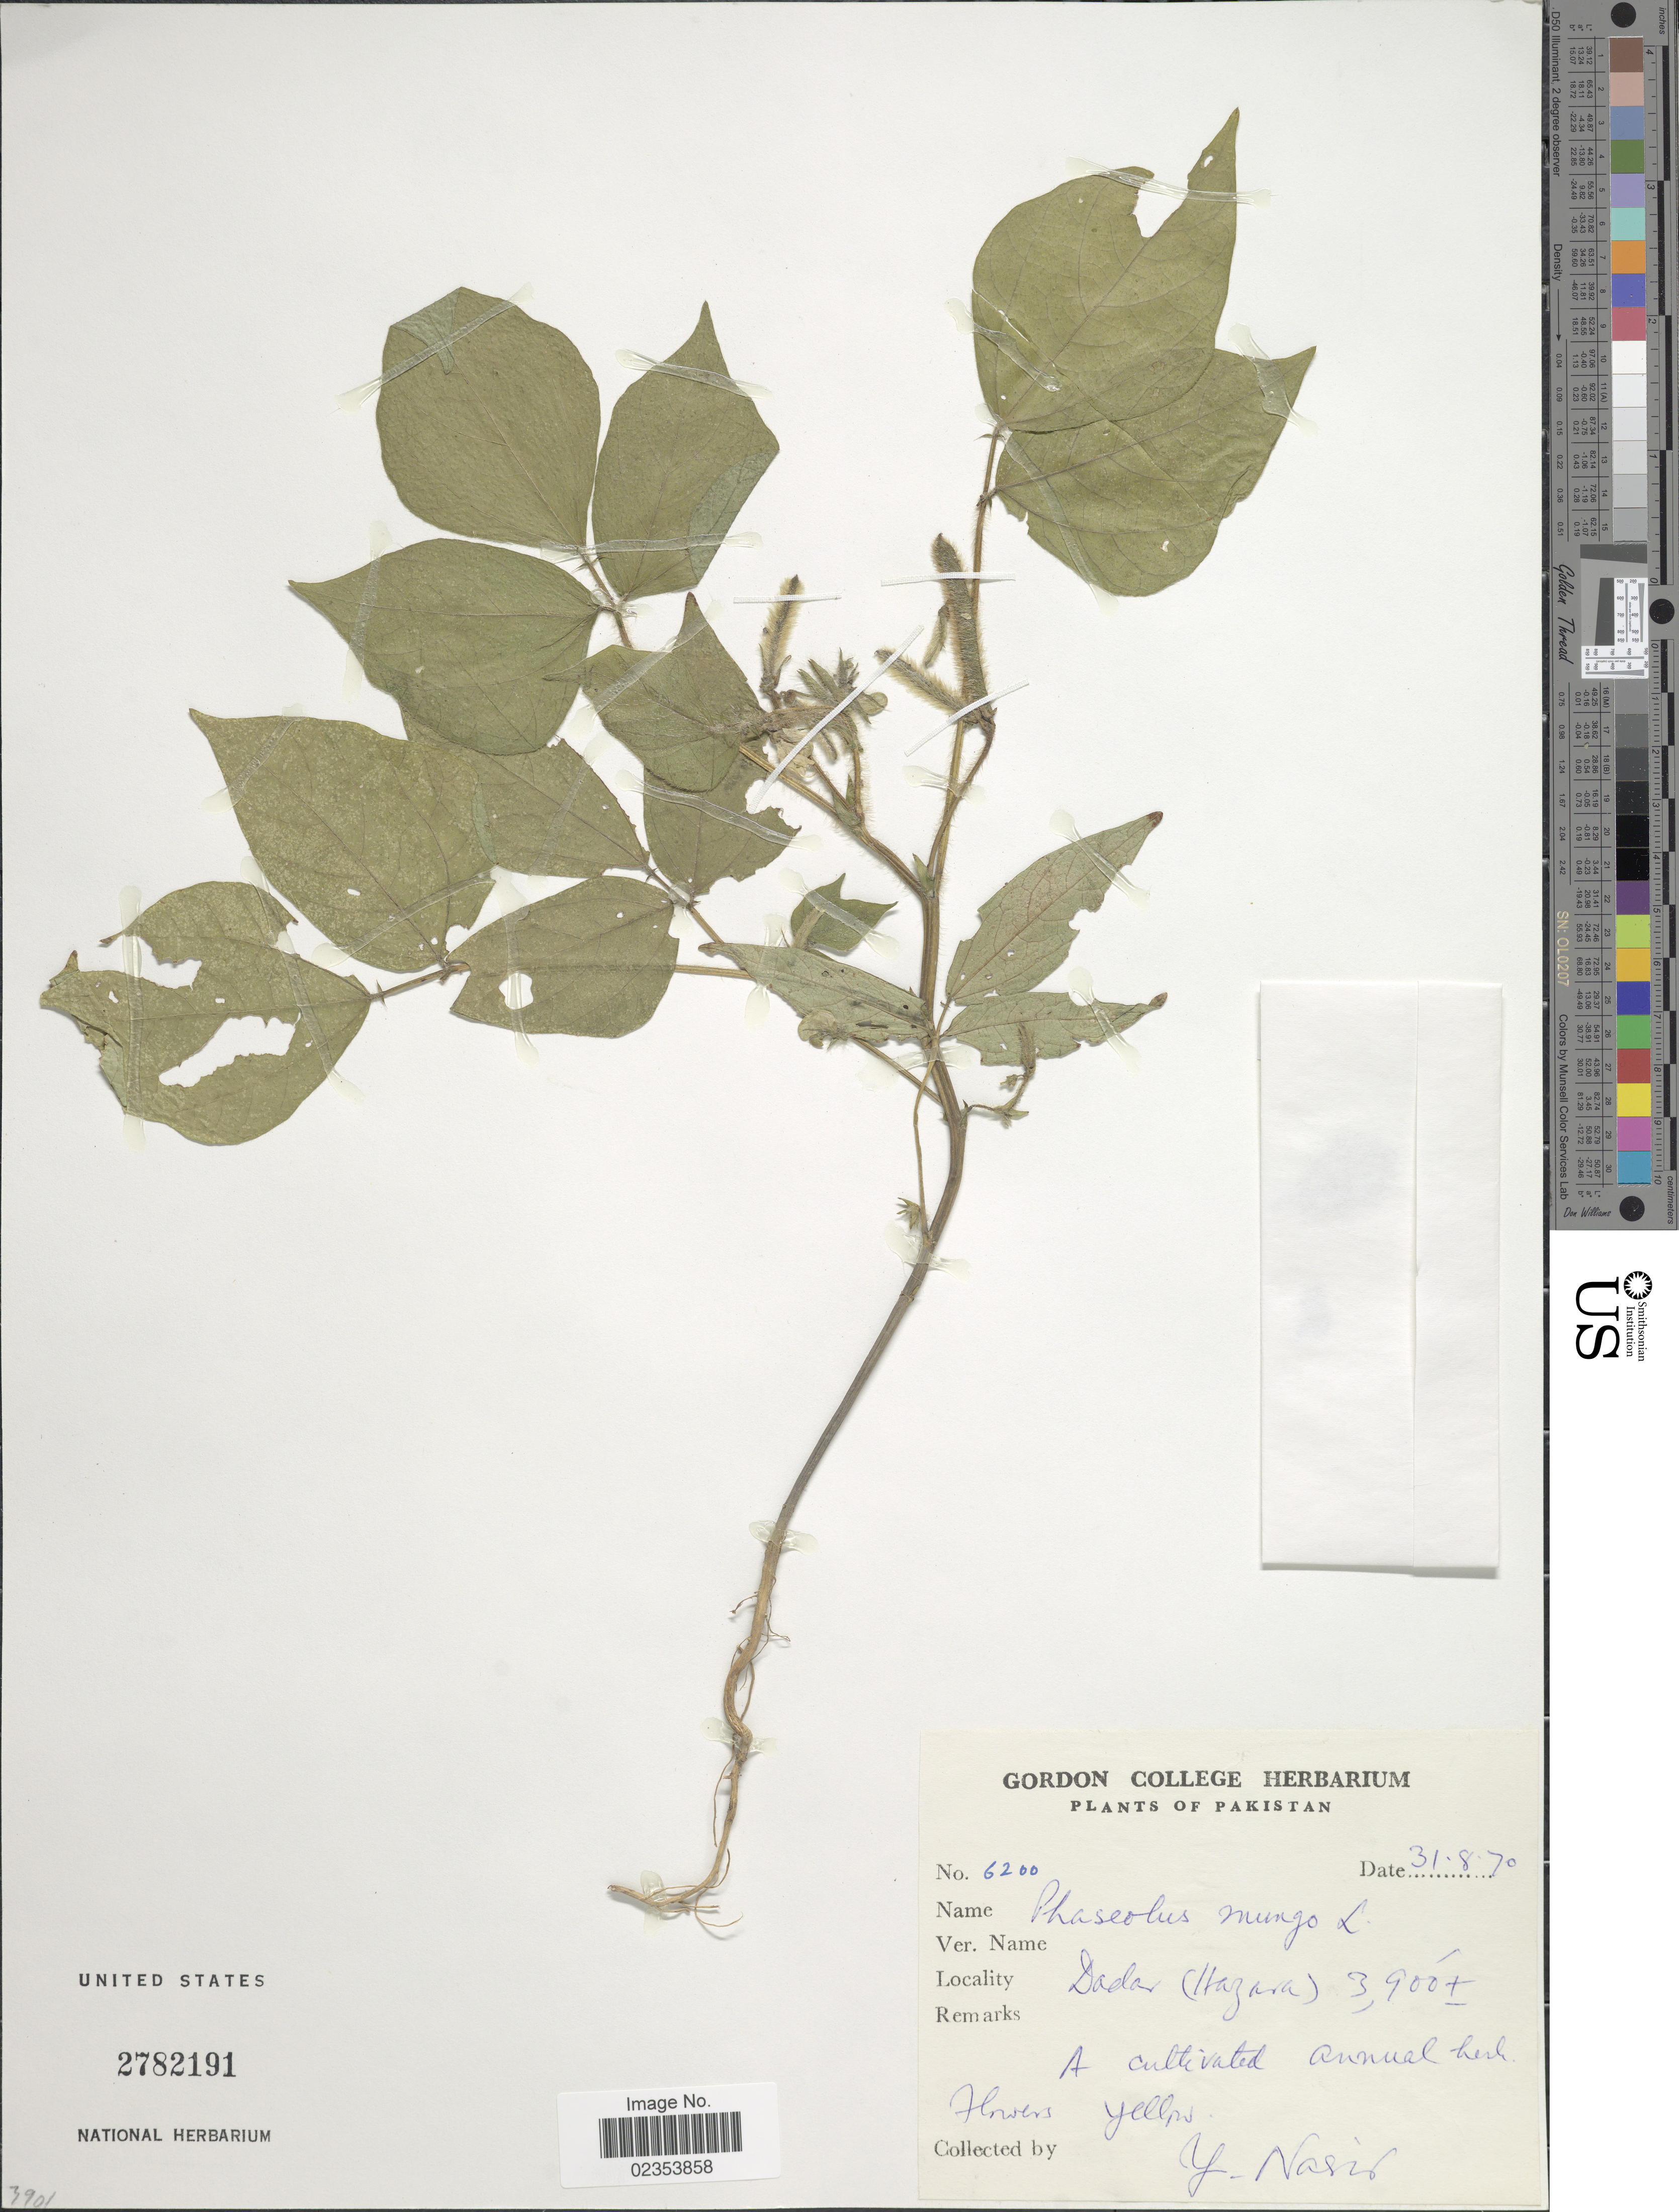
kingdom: Plantae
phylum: Tracheophyta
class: Magnoliopsida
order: Fabales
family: Fabaceae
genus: Vigna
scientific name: Vigna radiata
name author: (L.) R. Wilczek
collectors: Y. Nasir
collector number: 6200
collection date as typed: Transcribed d/m/y: 31/8/70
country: Pakistan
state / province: Khyber Pakhtunkhwa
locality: Dadar (Hazara)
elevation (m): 1189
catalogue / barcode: US 2782191